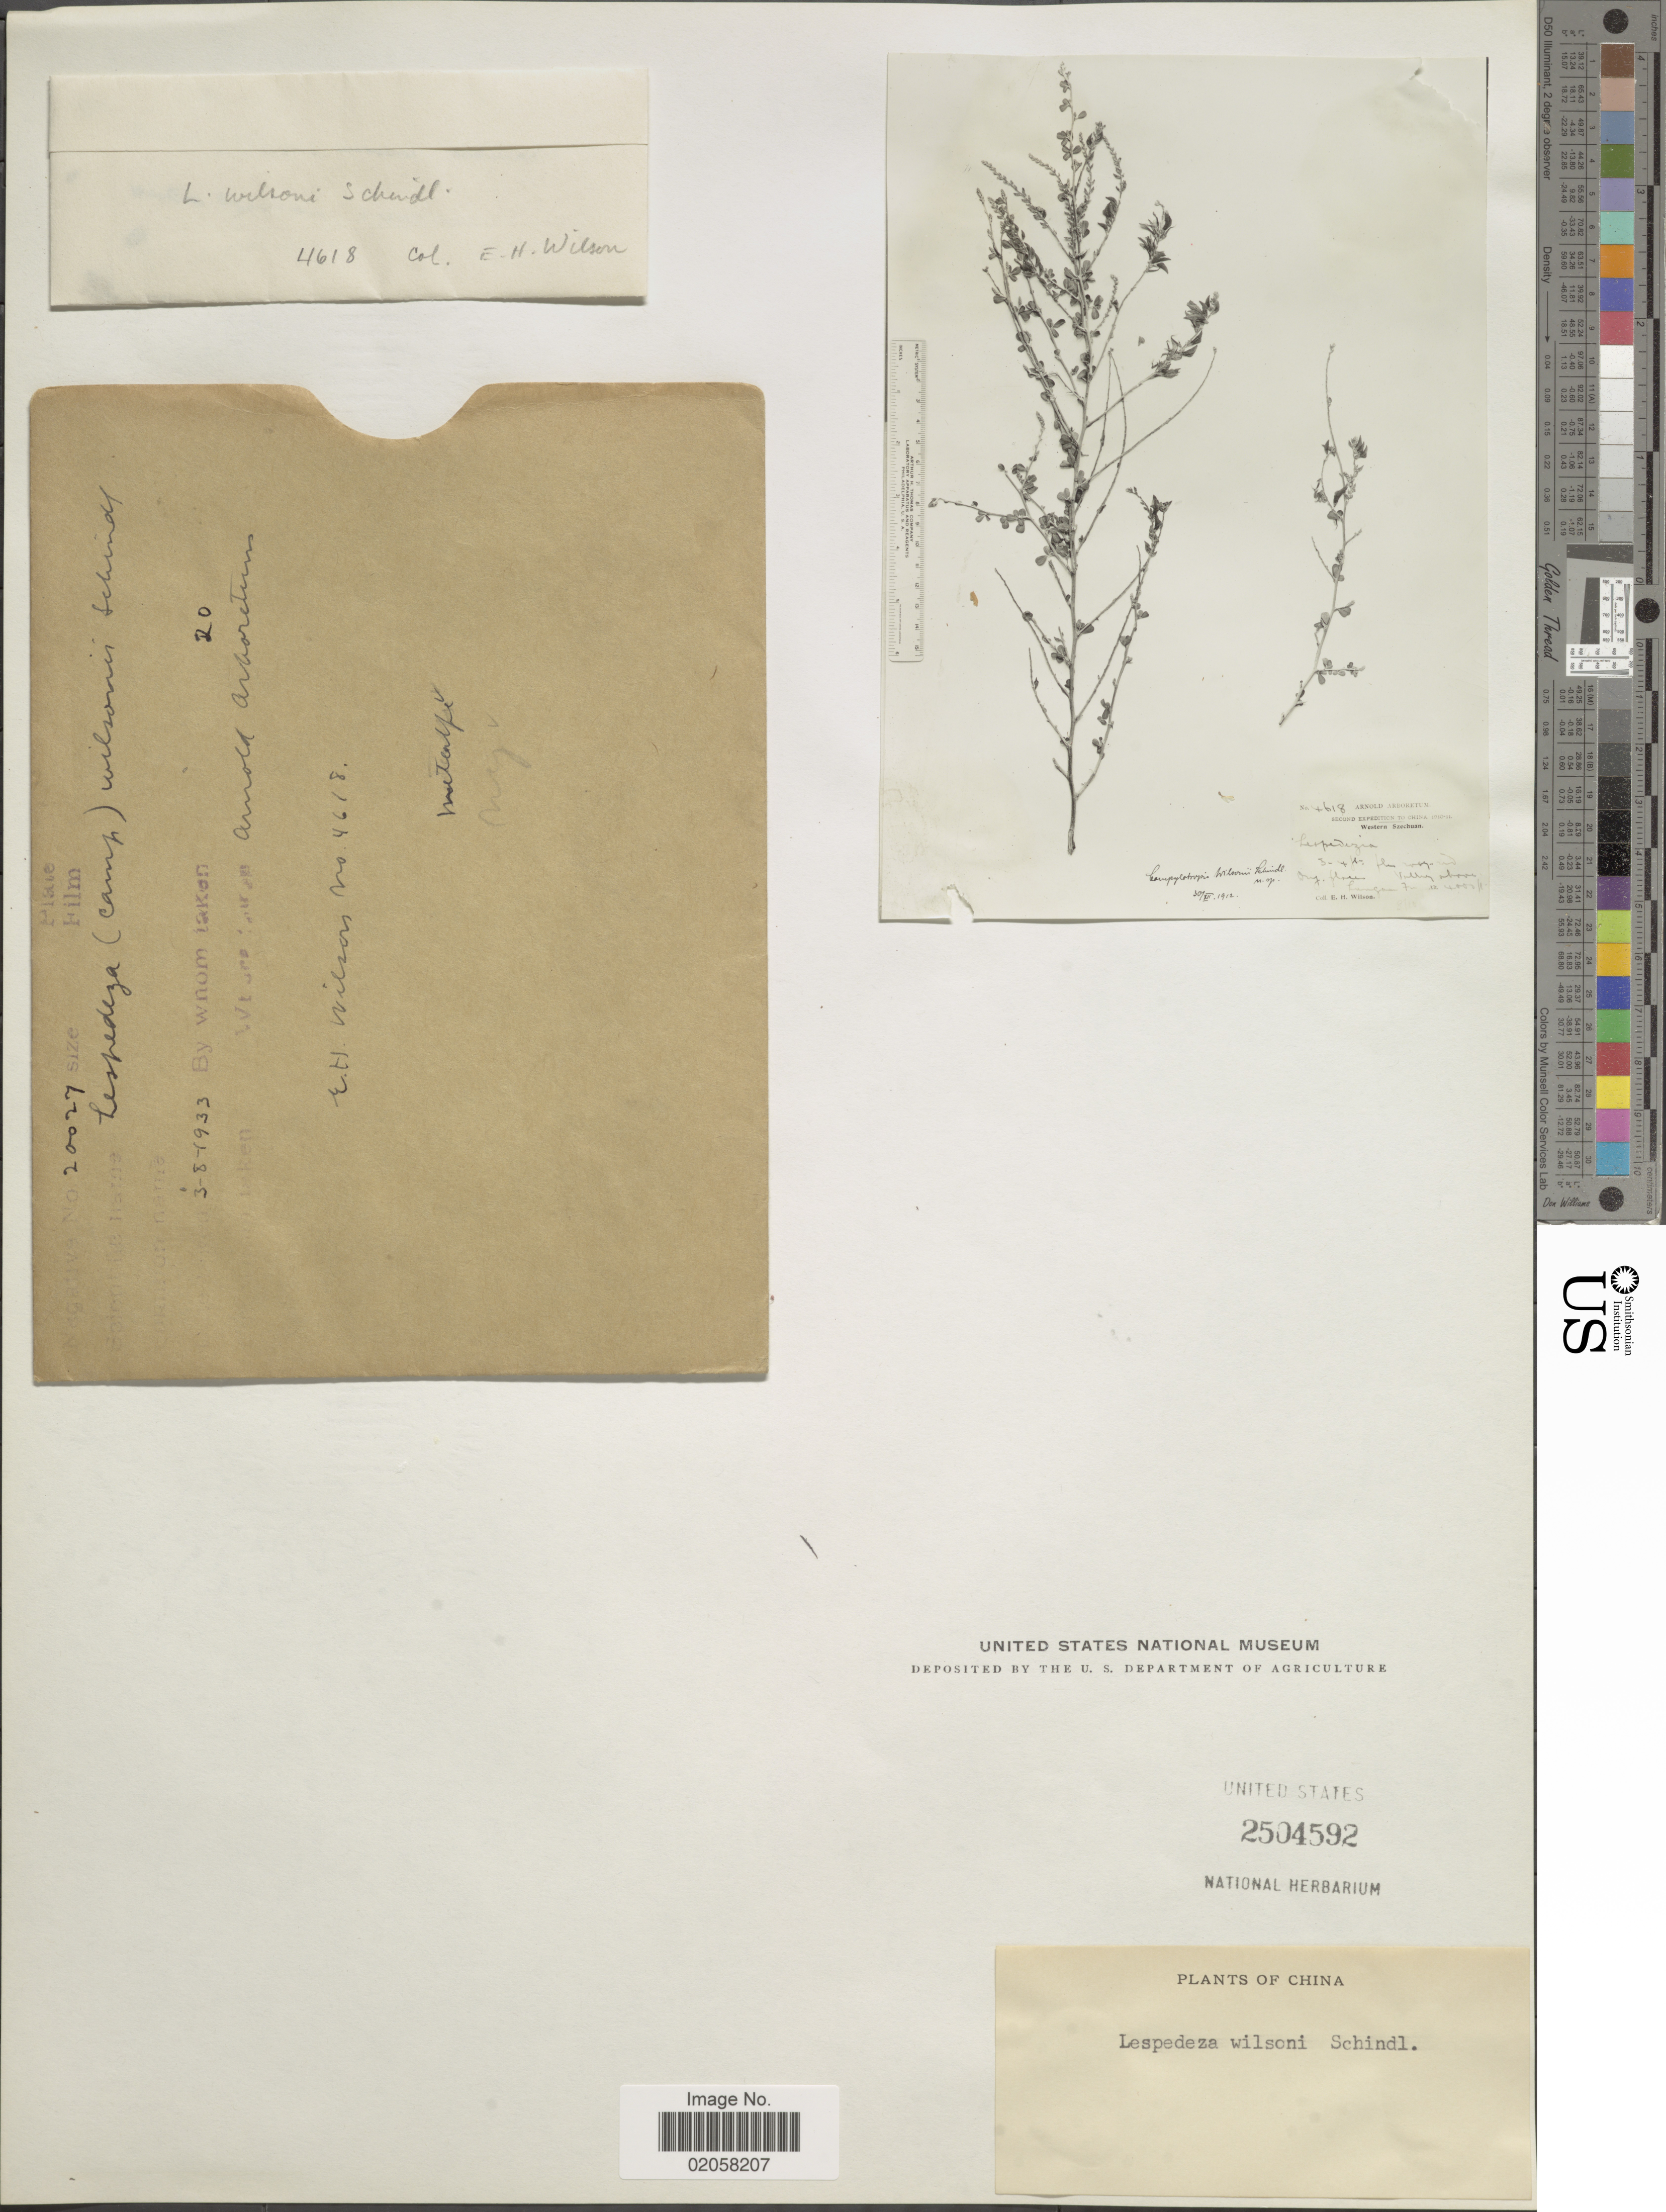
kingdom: Plantae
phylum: Tracheophyta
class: Magnoliopsida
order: Fabales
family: Fabaceae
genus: Campylotropis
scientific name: Campylotropis wilsonii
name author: Schindl.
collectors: E. Wilson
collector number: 4618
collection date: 1933-08-03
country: China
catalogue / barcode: US 2504592